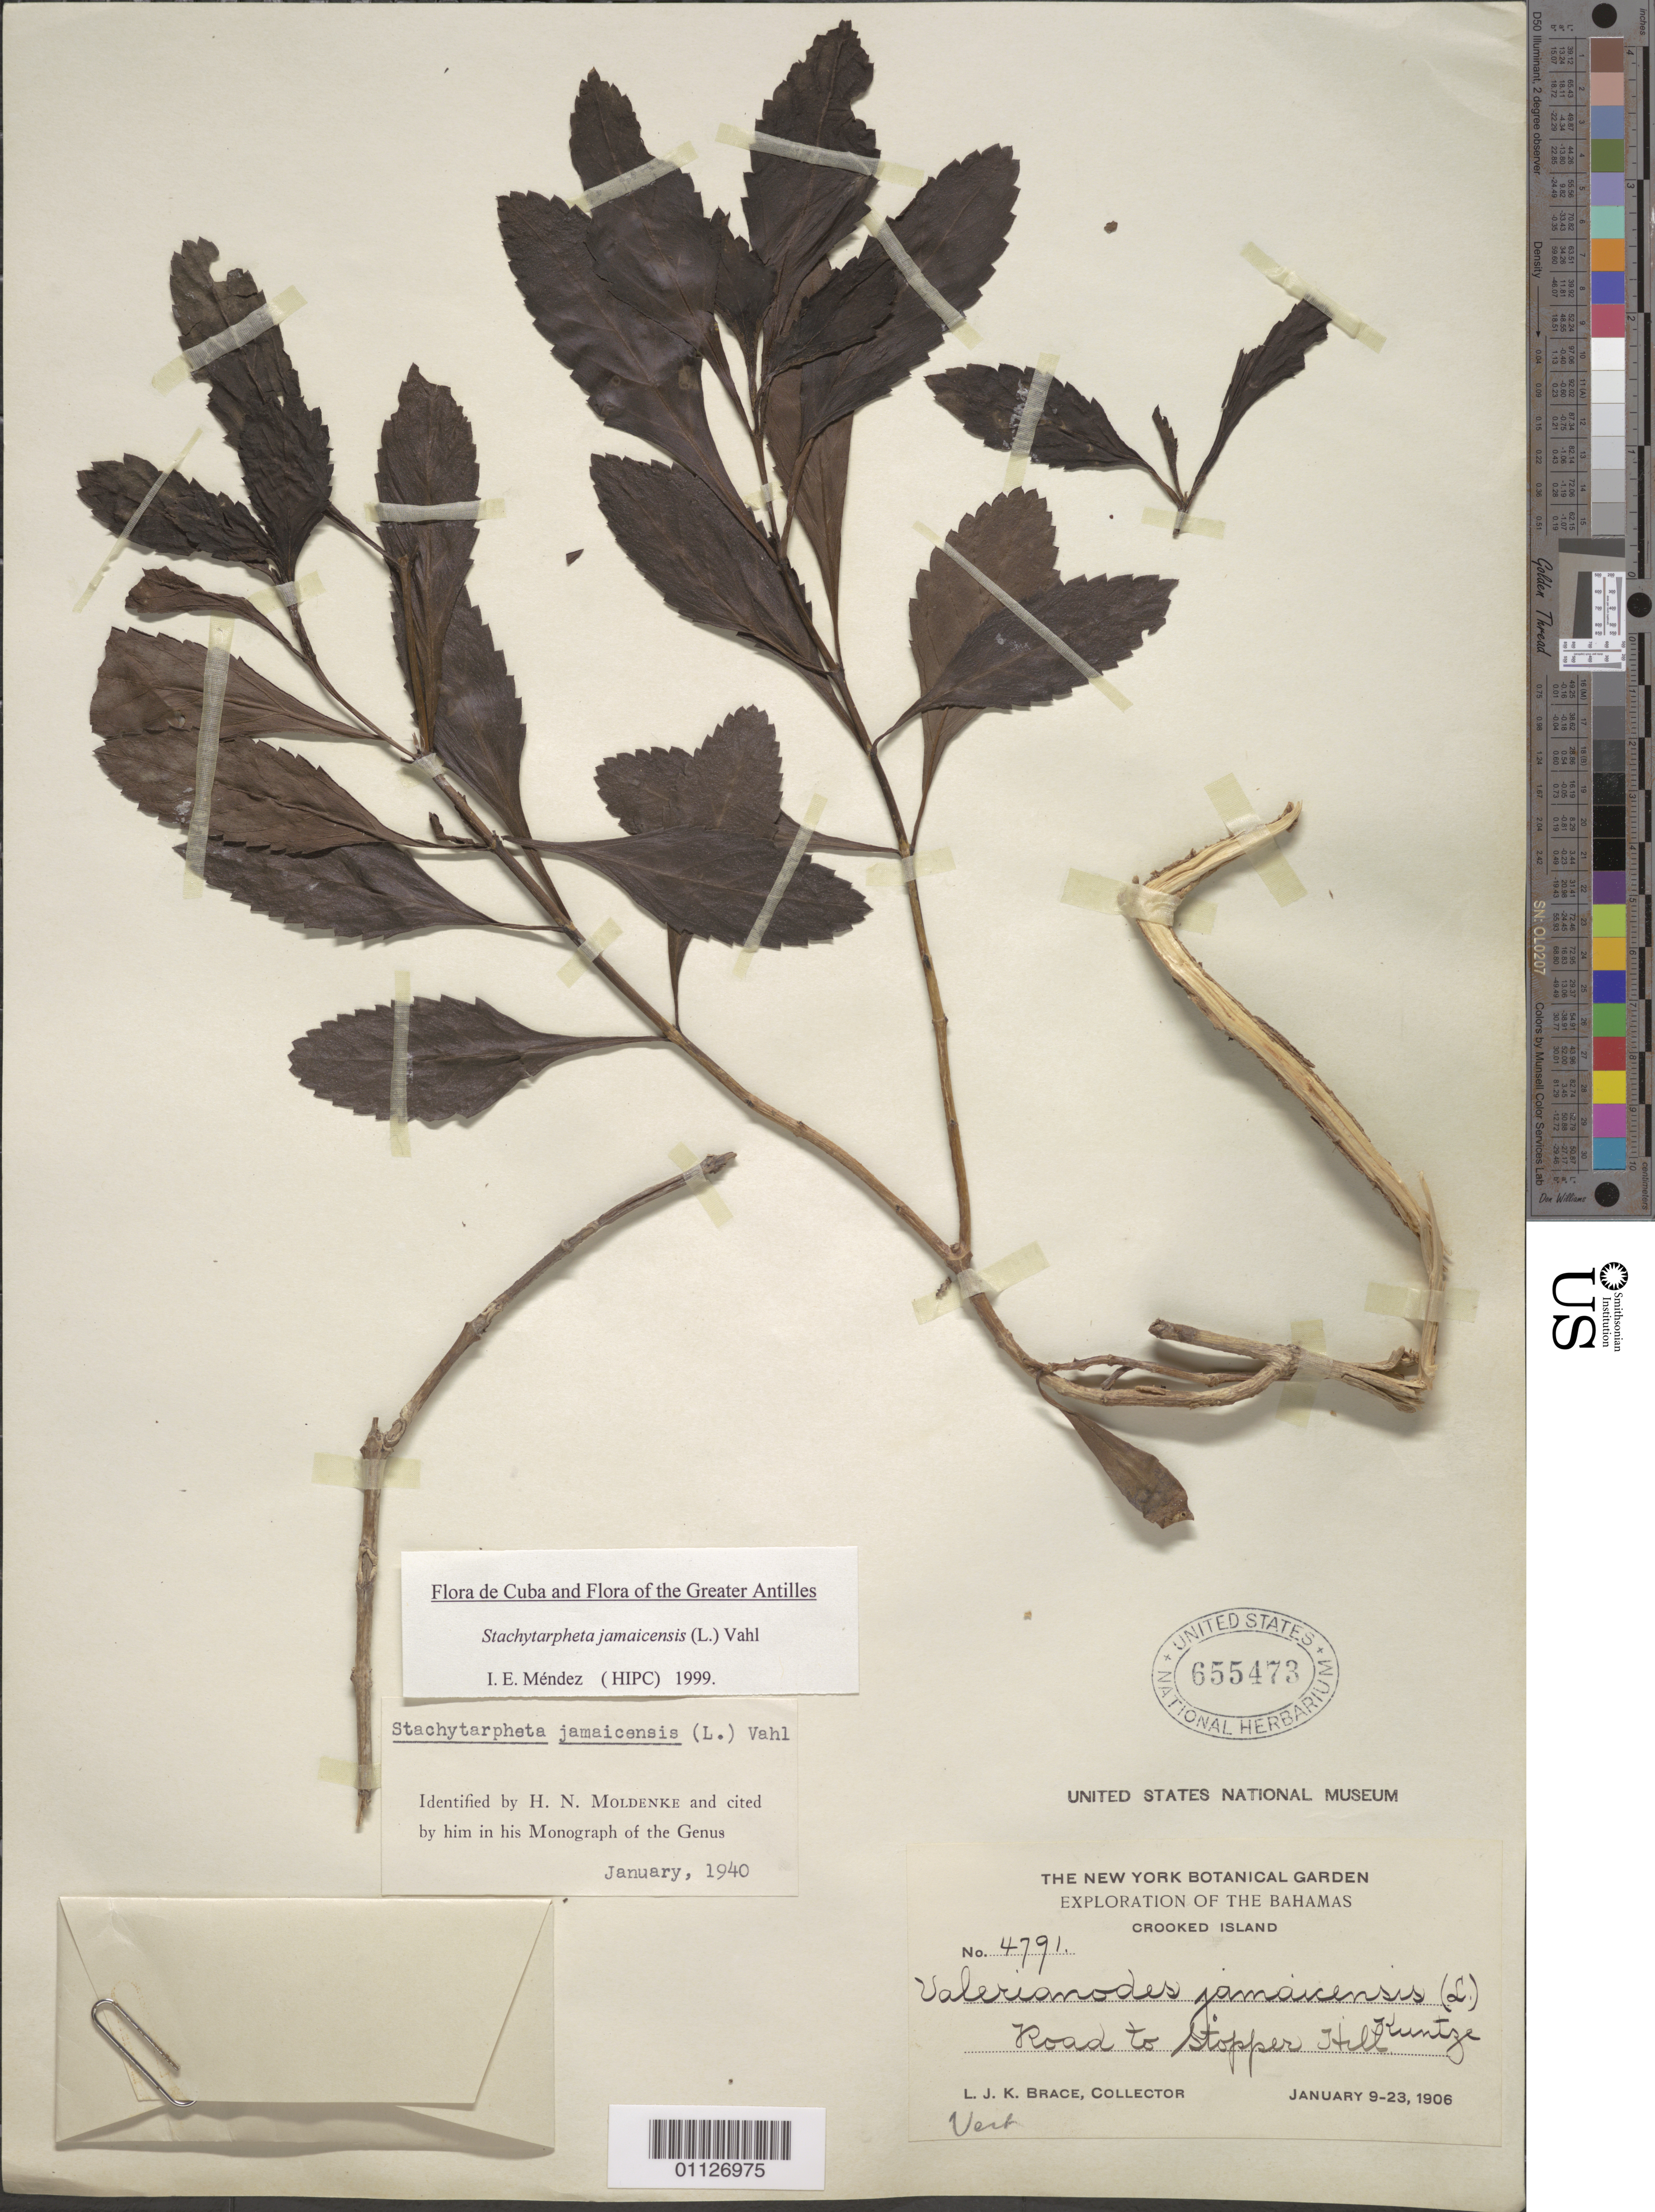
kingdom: Plantae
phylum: Tracheophyta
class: Magnoliopsida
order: Lamiales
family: Verbenaceae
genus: Stachytarpheta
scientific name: Stachytarpheta jamaicensis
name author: (L.) Vahl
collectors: L. J. K. Brace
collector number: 4791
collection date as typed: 09 Jan 1906 to 23 Jan 1906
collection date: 1906-01-09/1906-01-23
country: Bahamas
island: Crooked I.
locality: Road to Stopper Hill.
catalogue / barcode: US 655473